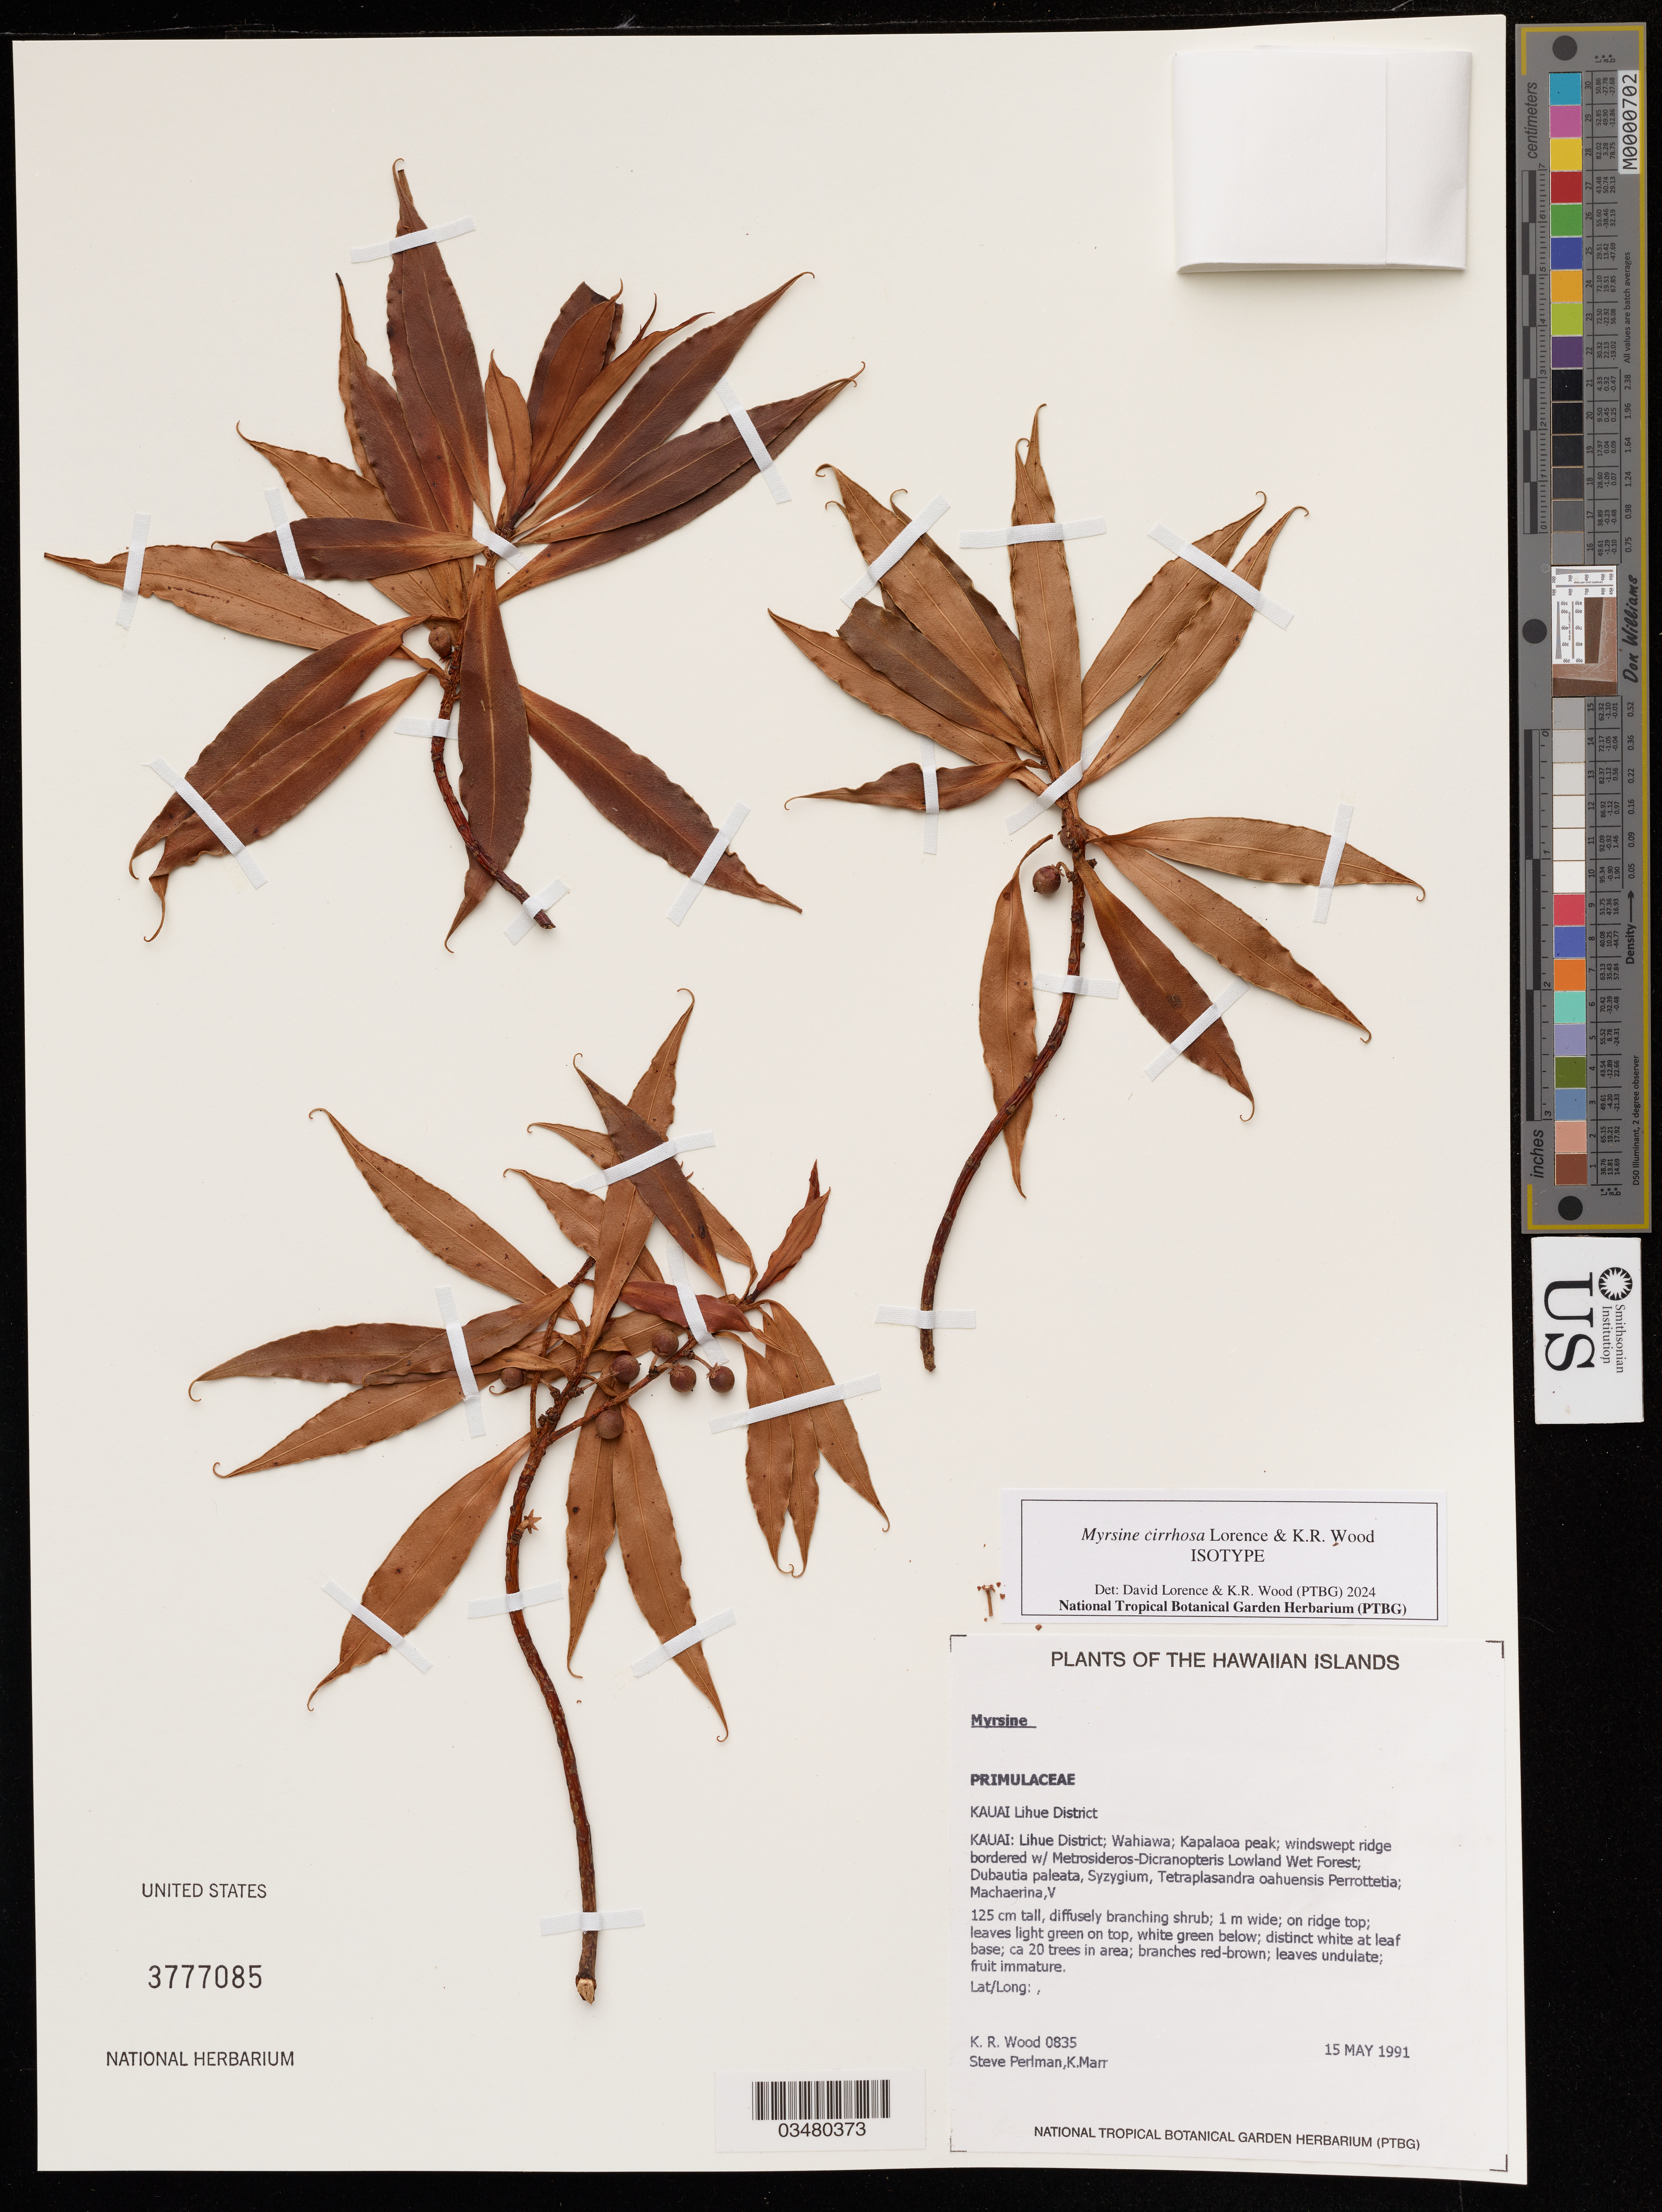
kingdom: Plantae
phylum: Tracheophyta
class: Magnoliopsida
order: Ericales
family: Primulaceae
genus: Myrsine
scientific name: Myrsine cirrhosa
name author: Lorence & K.R. Wood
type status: Isotype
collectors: R. Wood, S. P. Perlman & K. Marr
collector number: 835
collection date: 1991-05-15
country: United States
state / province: Hawaii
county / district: Kaua'i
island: Kaua'i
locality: Lihue District, Wahiawa, Kapalaoa Peak, windswept ridge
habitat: Lowland wet forest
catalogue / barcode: US 3777085